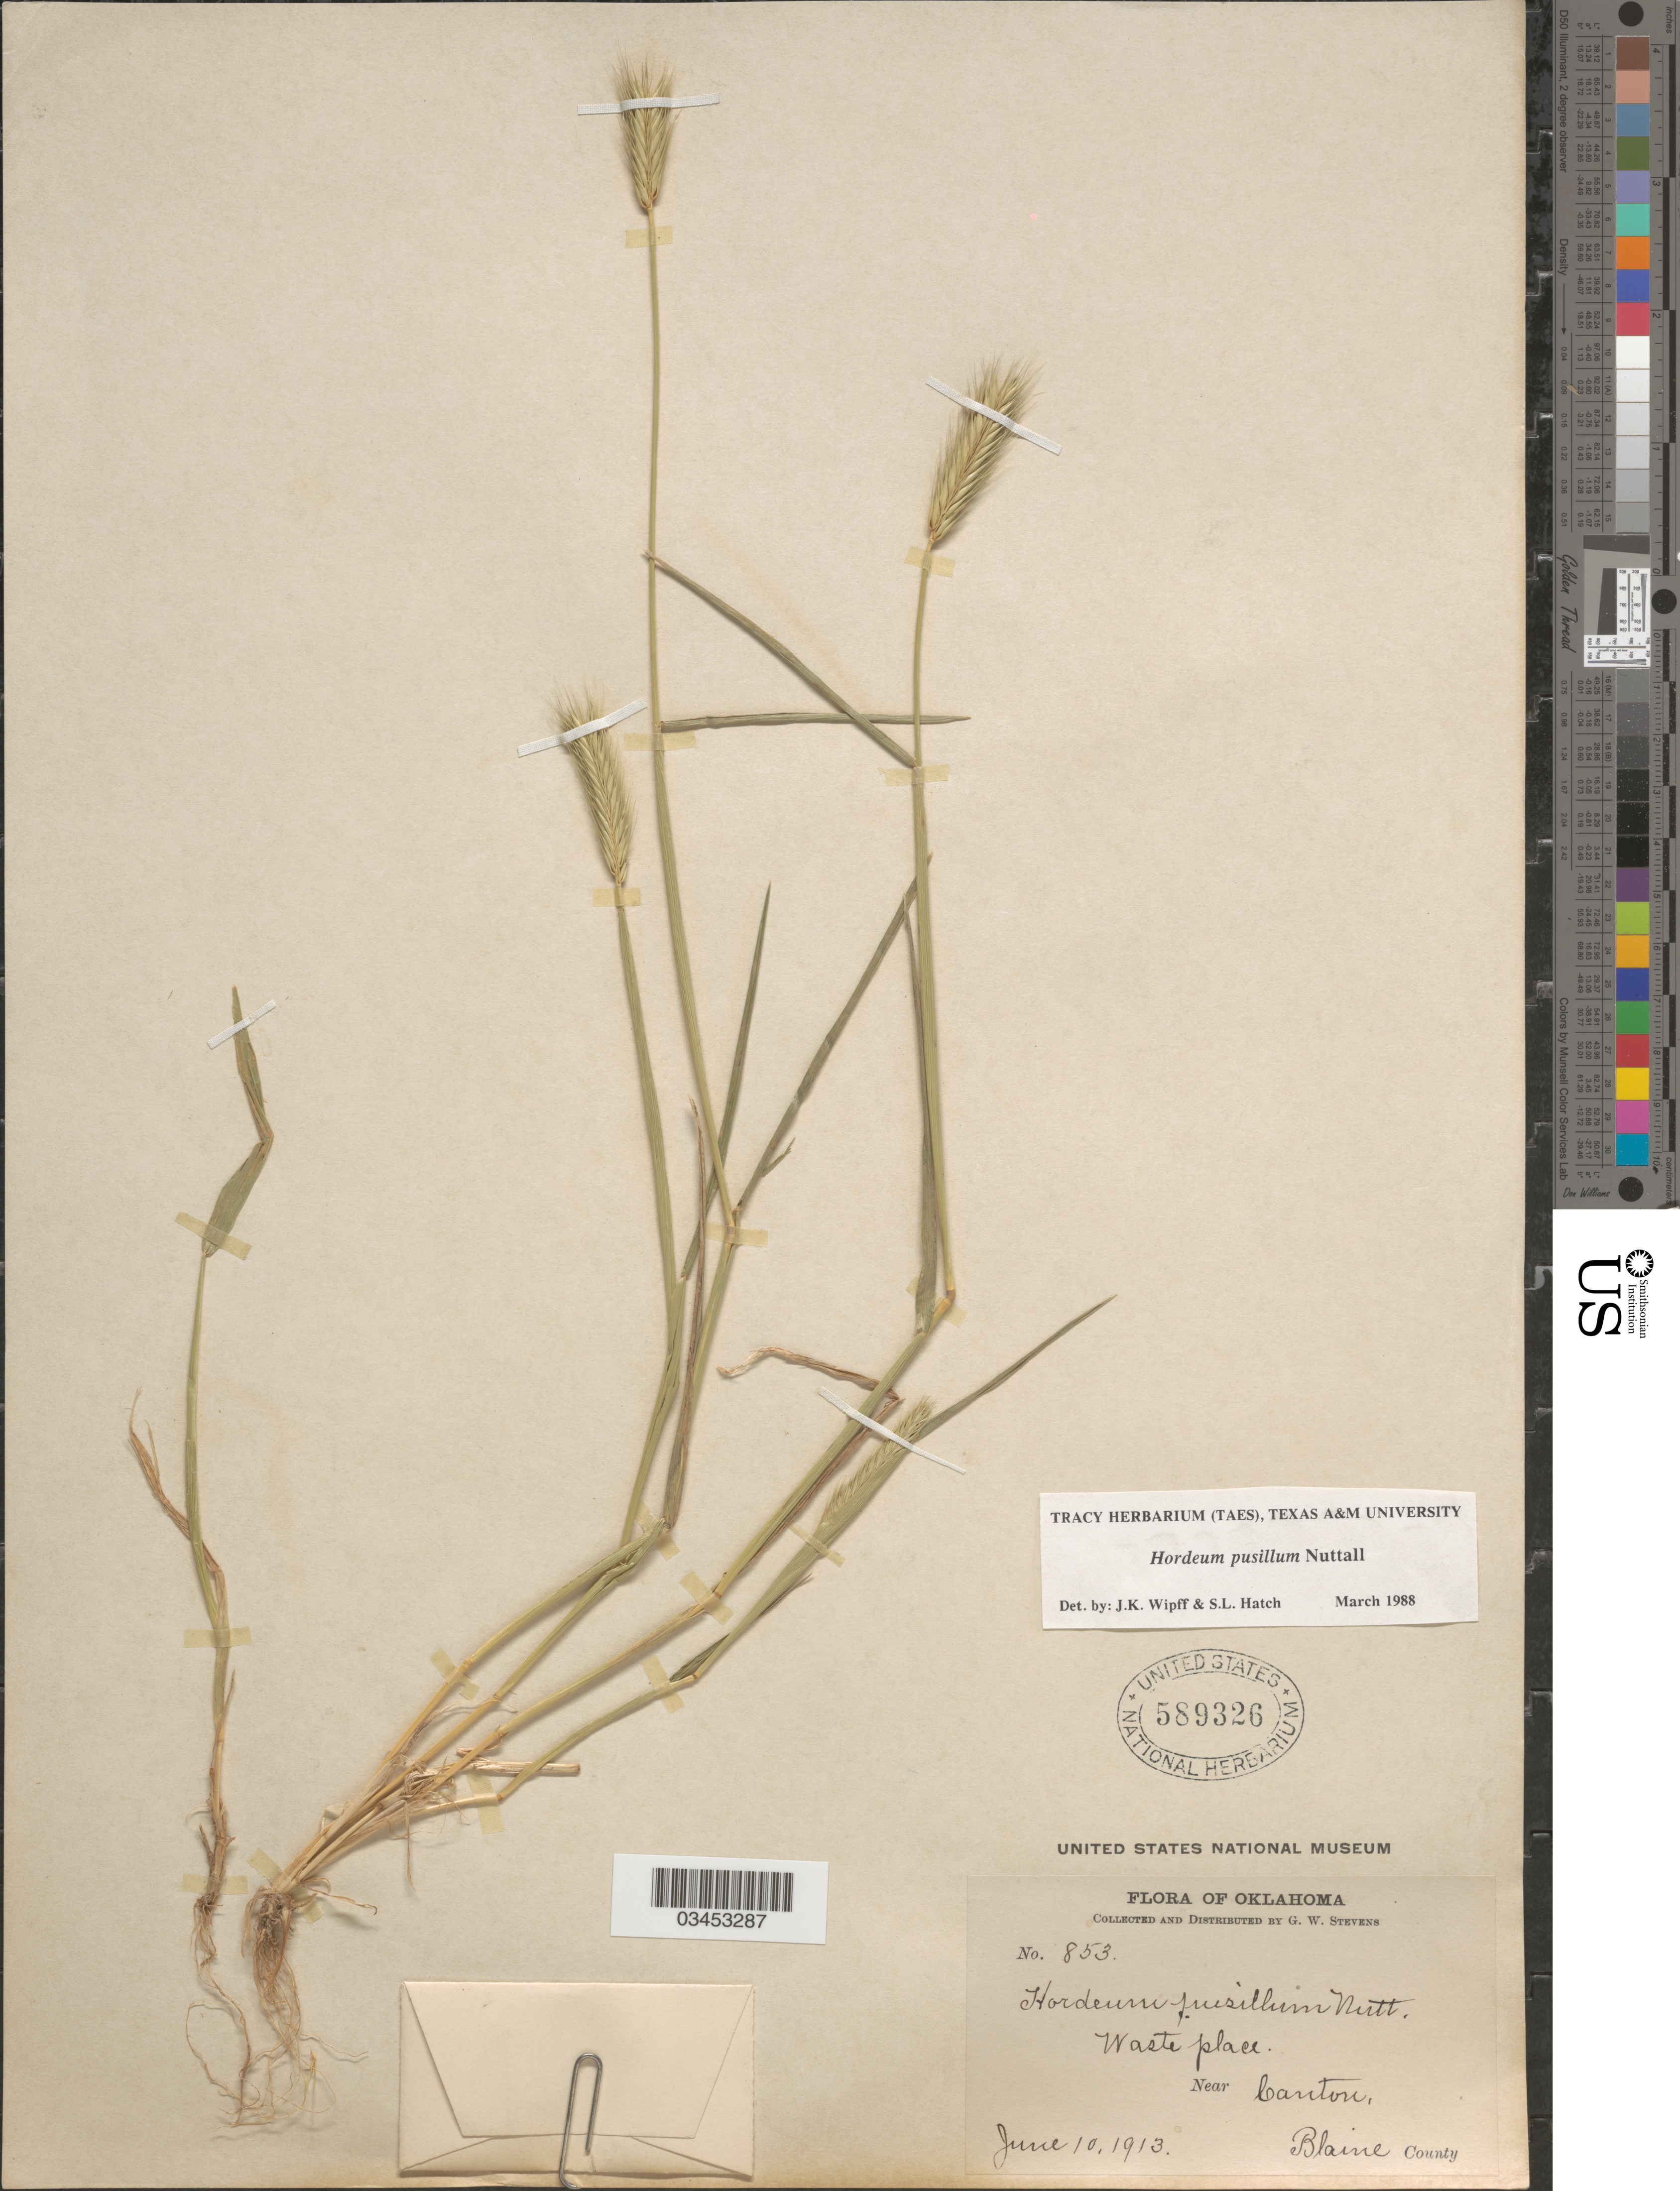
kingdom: Plantae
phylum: Tracheophyta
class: Liliopsida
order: Poales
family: Poaceae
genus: Hordeum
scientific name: Hordeum pusillum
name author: Nutt.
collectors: G. W. Stevens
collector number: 853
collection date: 1913-06-10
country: United States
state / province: Oklahoma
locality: Waste place. Near Canton, Blaine County.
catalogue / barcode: US 589326